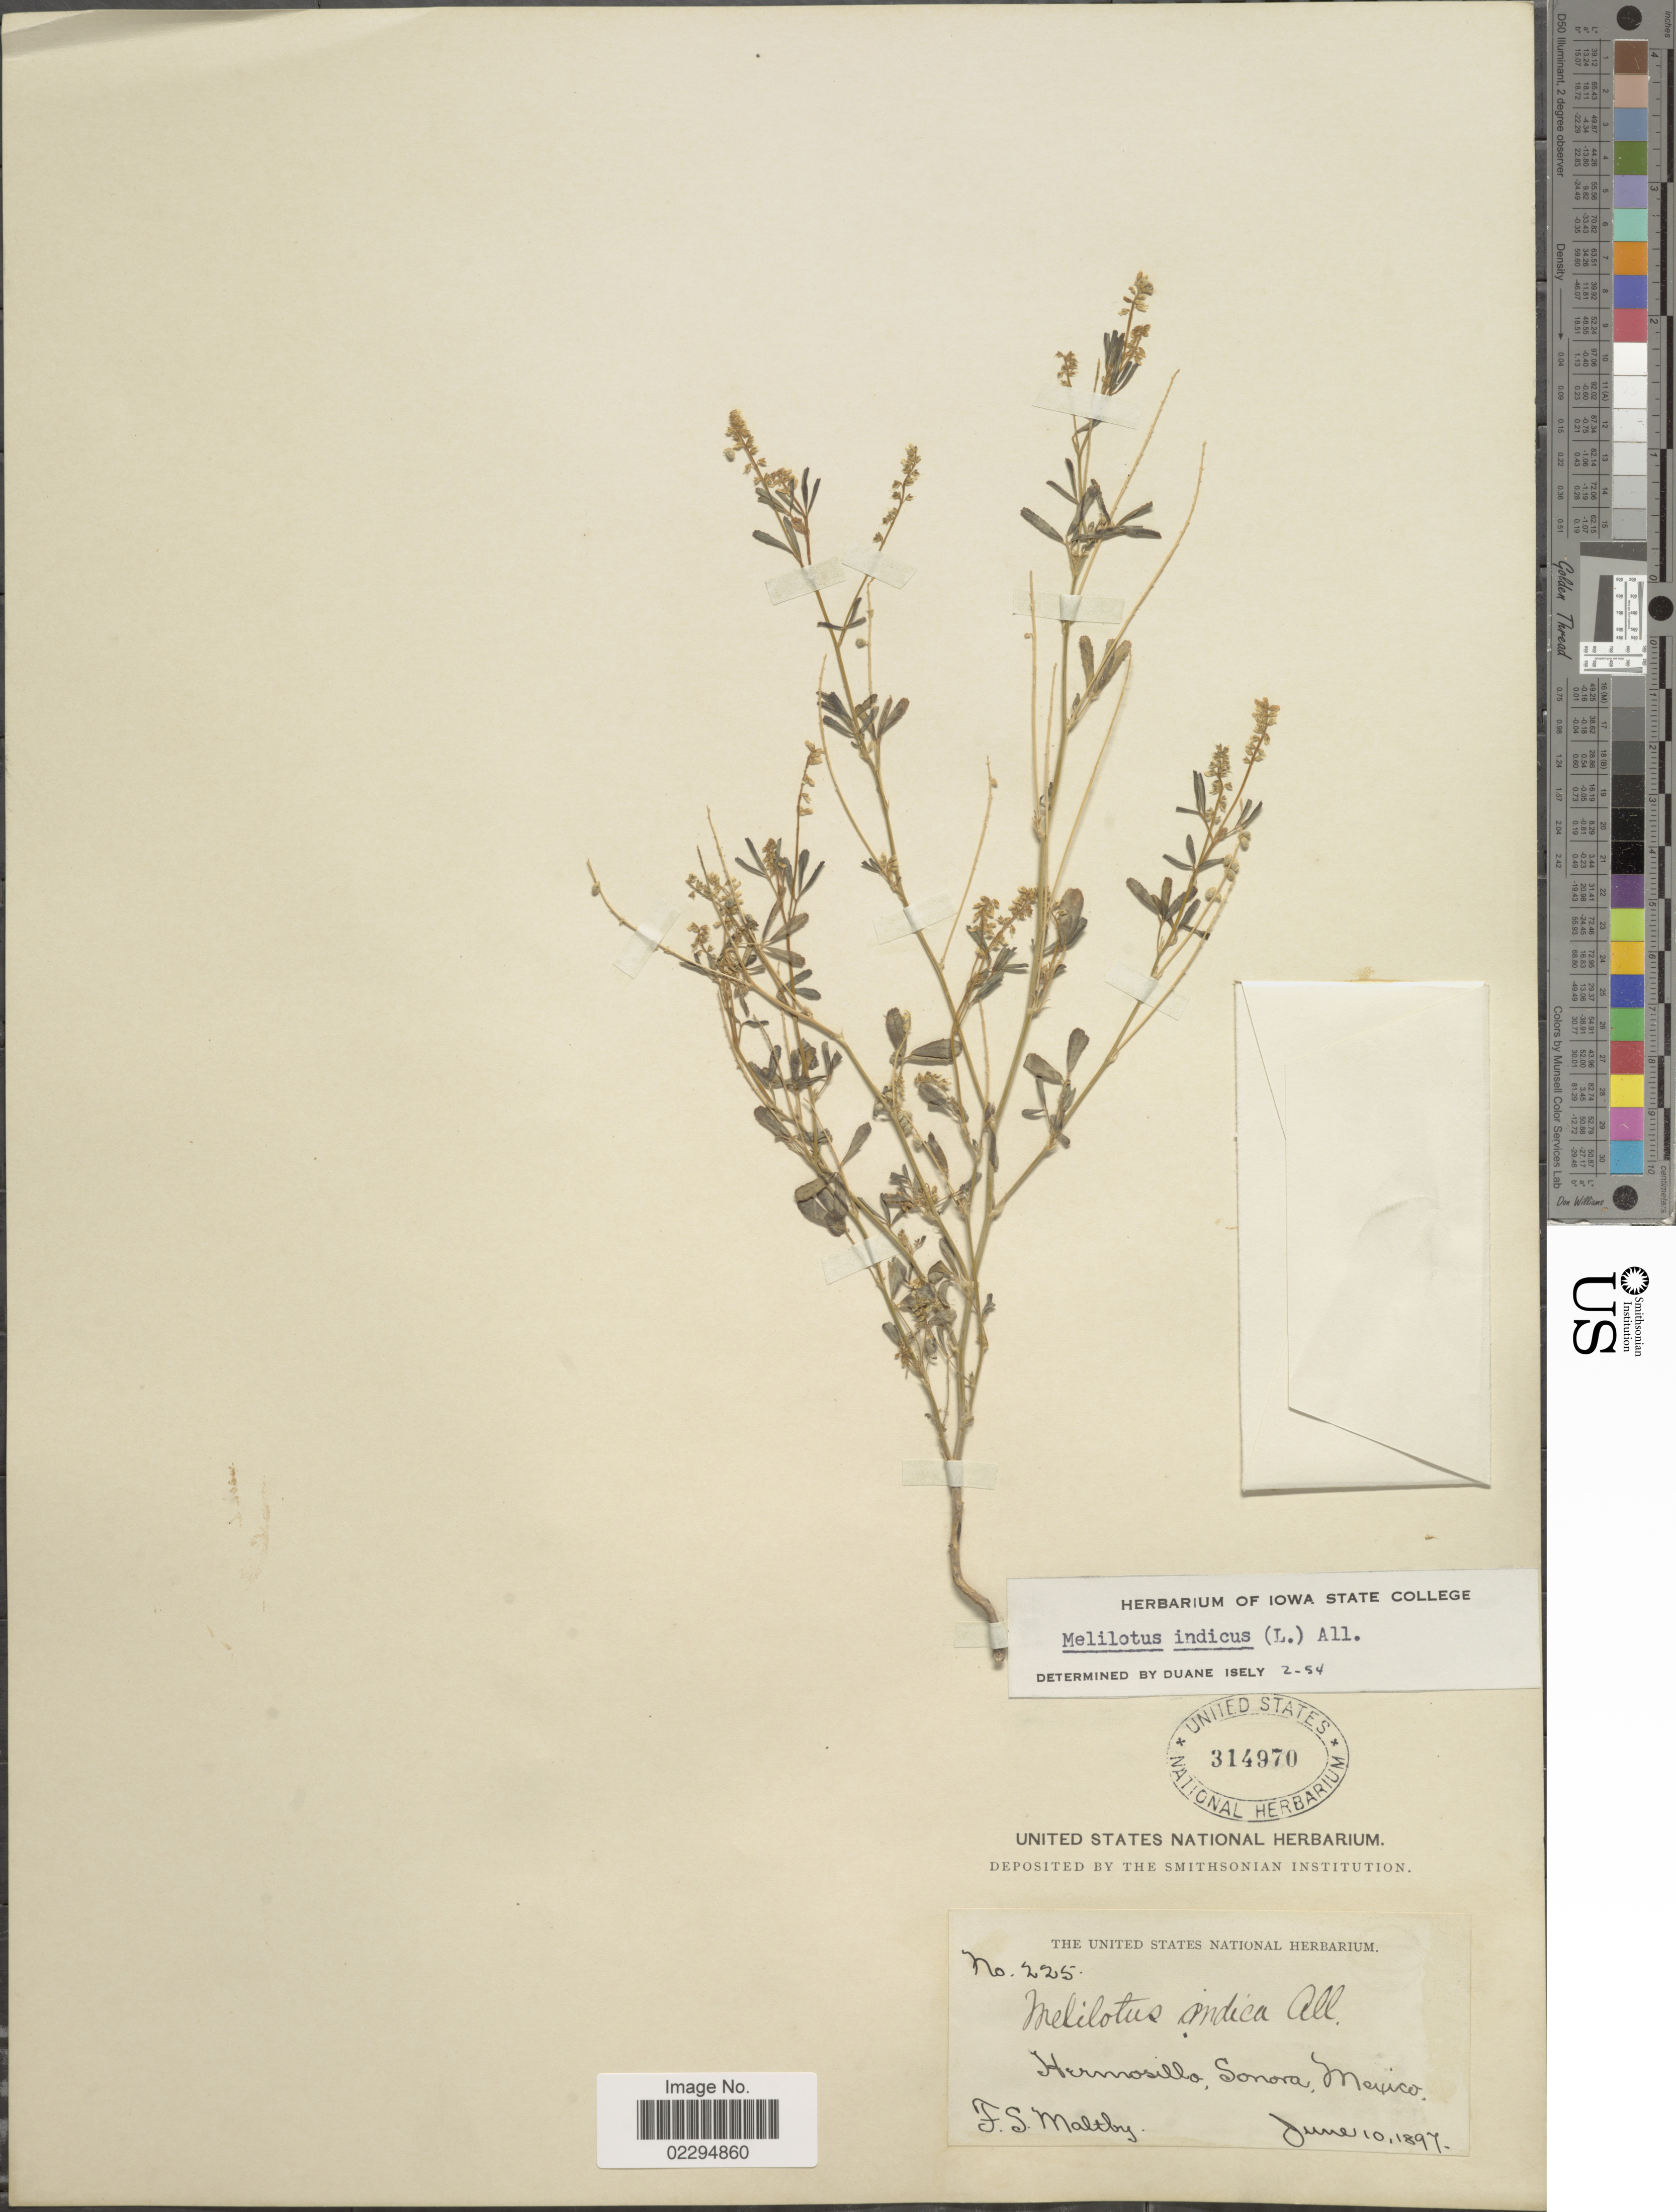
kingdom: Plantae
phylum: Tracheophyta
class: Magnoliopsida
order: Fabales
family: Fabaceae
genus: Melilotus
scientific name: Melilotus indicus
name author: (L.) All.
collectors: F. S. Maltby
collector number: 225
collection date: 1897-06-10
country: Mexico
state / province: Sonora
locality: Hermosillo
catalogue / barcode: US 314970